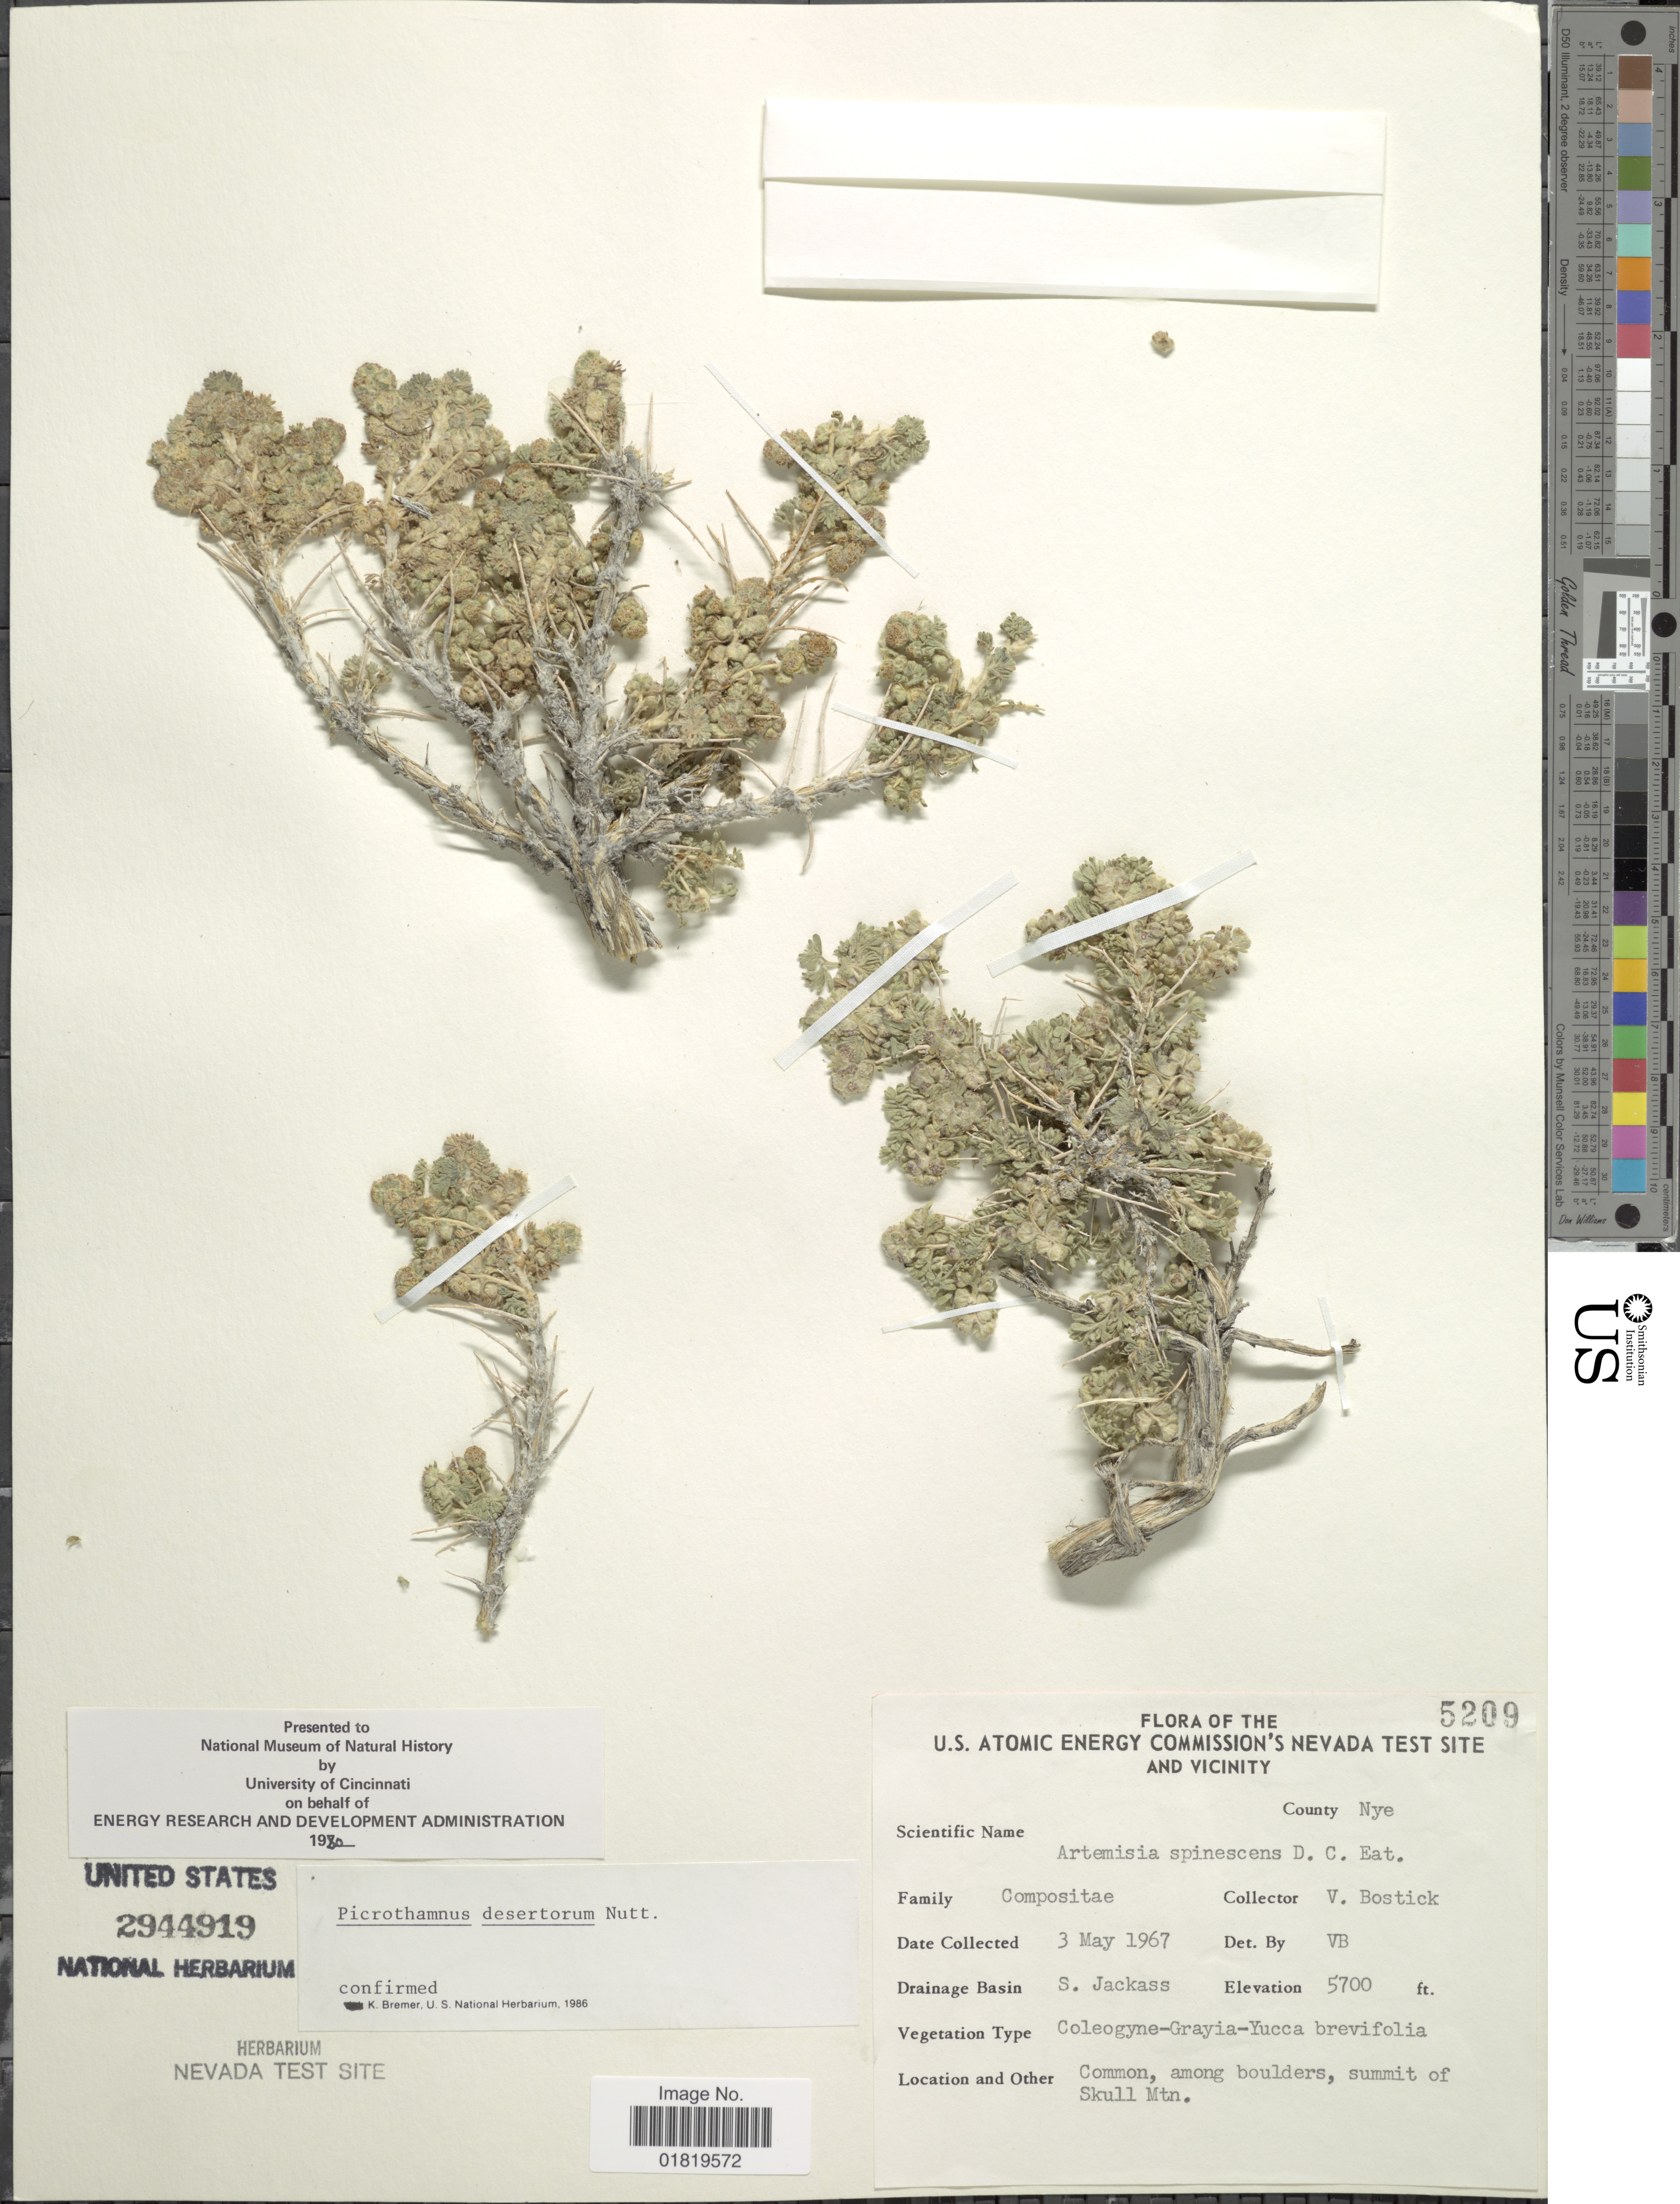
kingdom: Plantae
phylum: Tracheophyta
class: Magnoliopsida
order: Asterales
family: Asteraceae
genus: Picrothamnus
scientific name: Picrothamnus desertorum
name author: Nutt.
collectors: V. Bostick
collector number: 5209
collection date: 1967-05-03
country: United States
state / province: Nevada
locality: U. S. Atomic Energy Commission's Nevada Test Site and Vicinity, County Nye, S. Jackass, among boulders, summit of Skull Mtn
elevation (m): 1737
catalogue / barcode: US 2944919